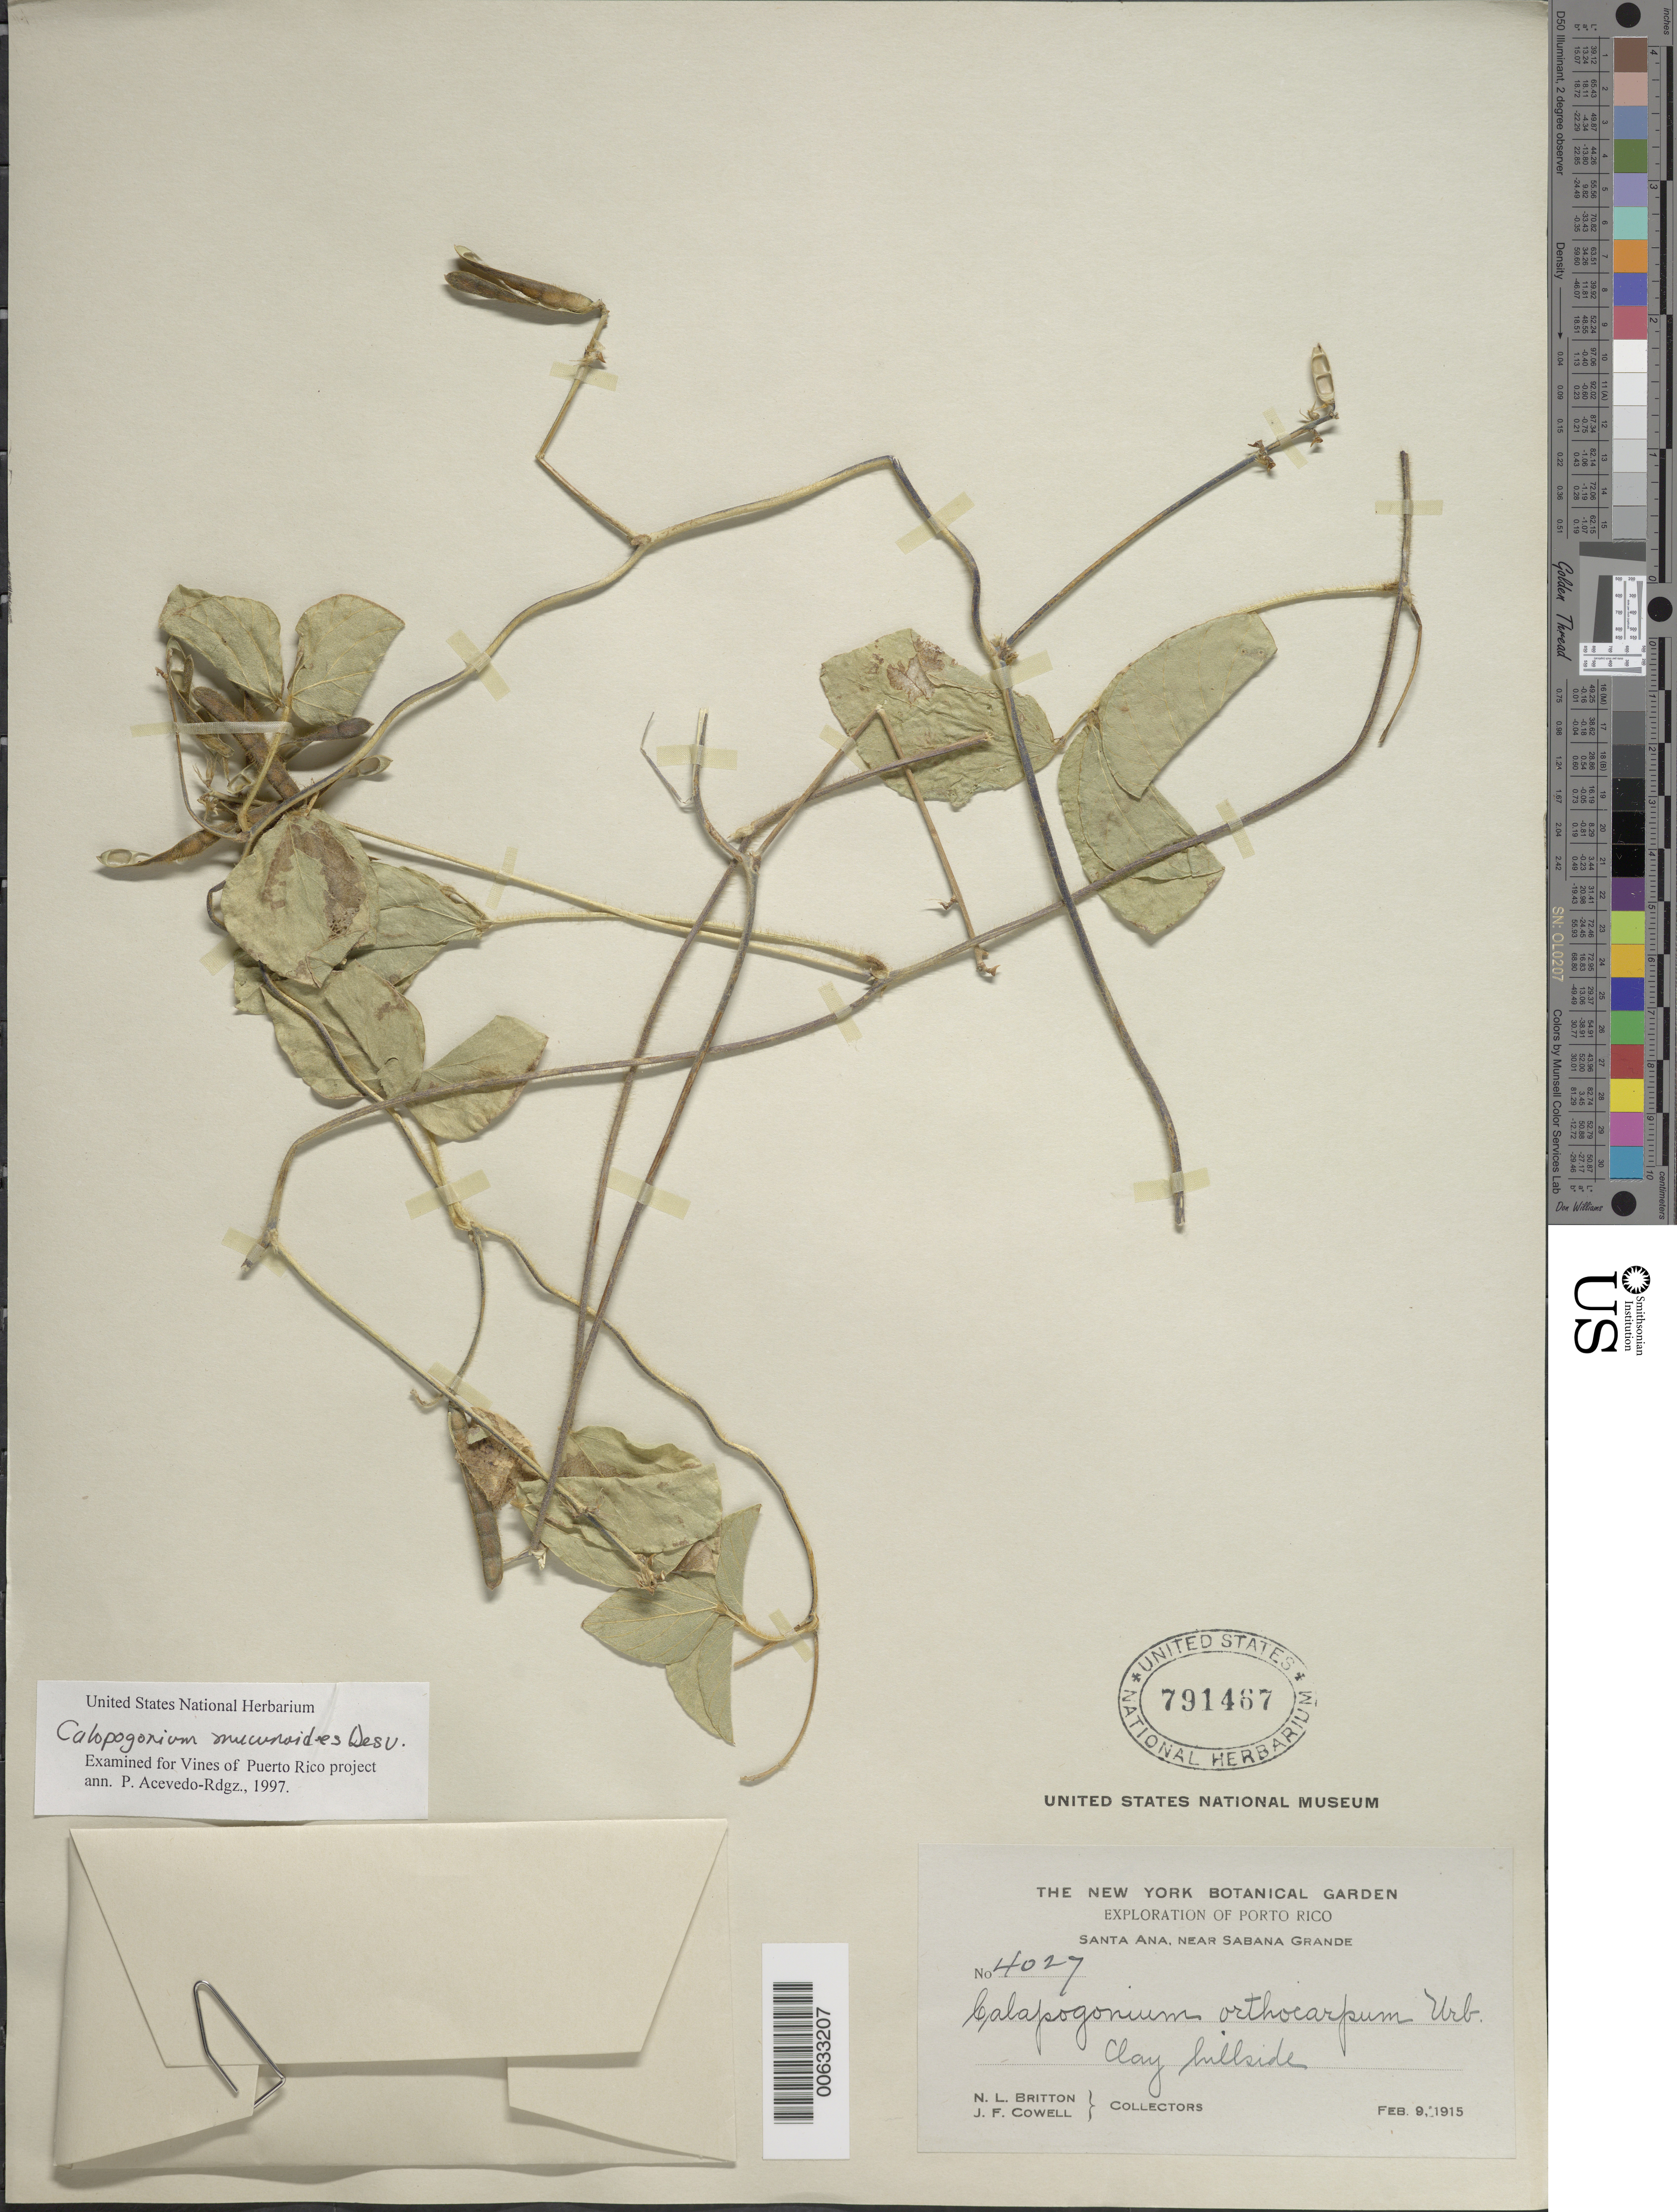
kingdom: Plantae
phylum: Tracheophyta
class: Magnoliopsida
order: Fabales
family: Fabaceae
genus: Calopogonium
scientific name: Calopogonium mucunoides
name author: Desv.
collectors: N. Britton & J. F. Cowell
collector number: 4027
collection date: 1915-02-09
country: Puerto Rico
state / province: Sabana Grande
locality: Porto Rico, Santa Ana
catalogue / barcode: US 791467